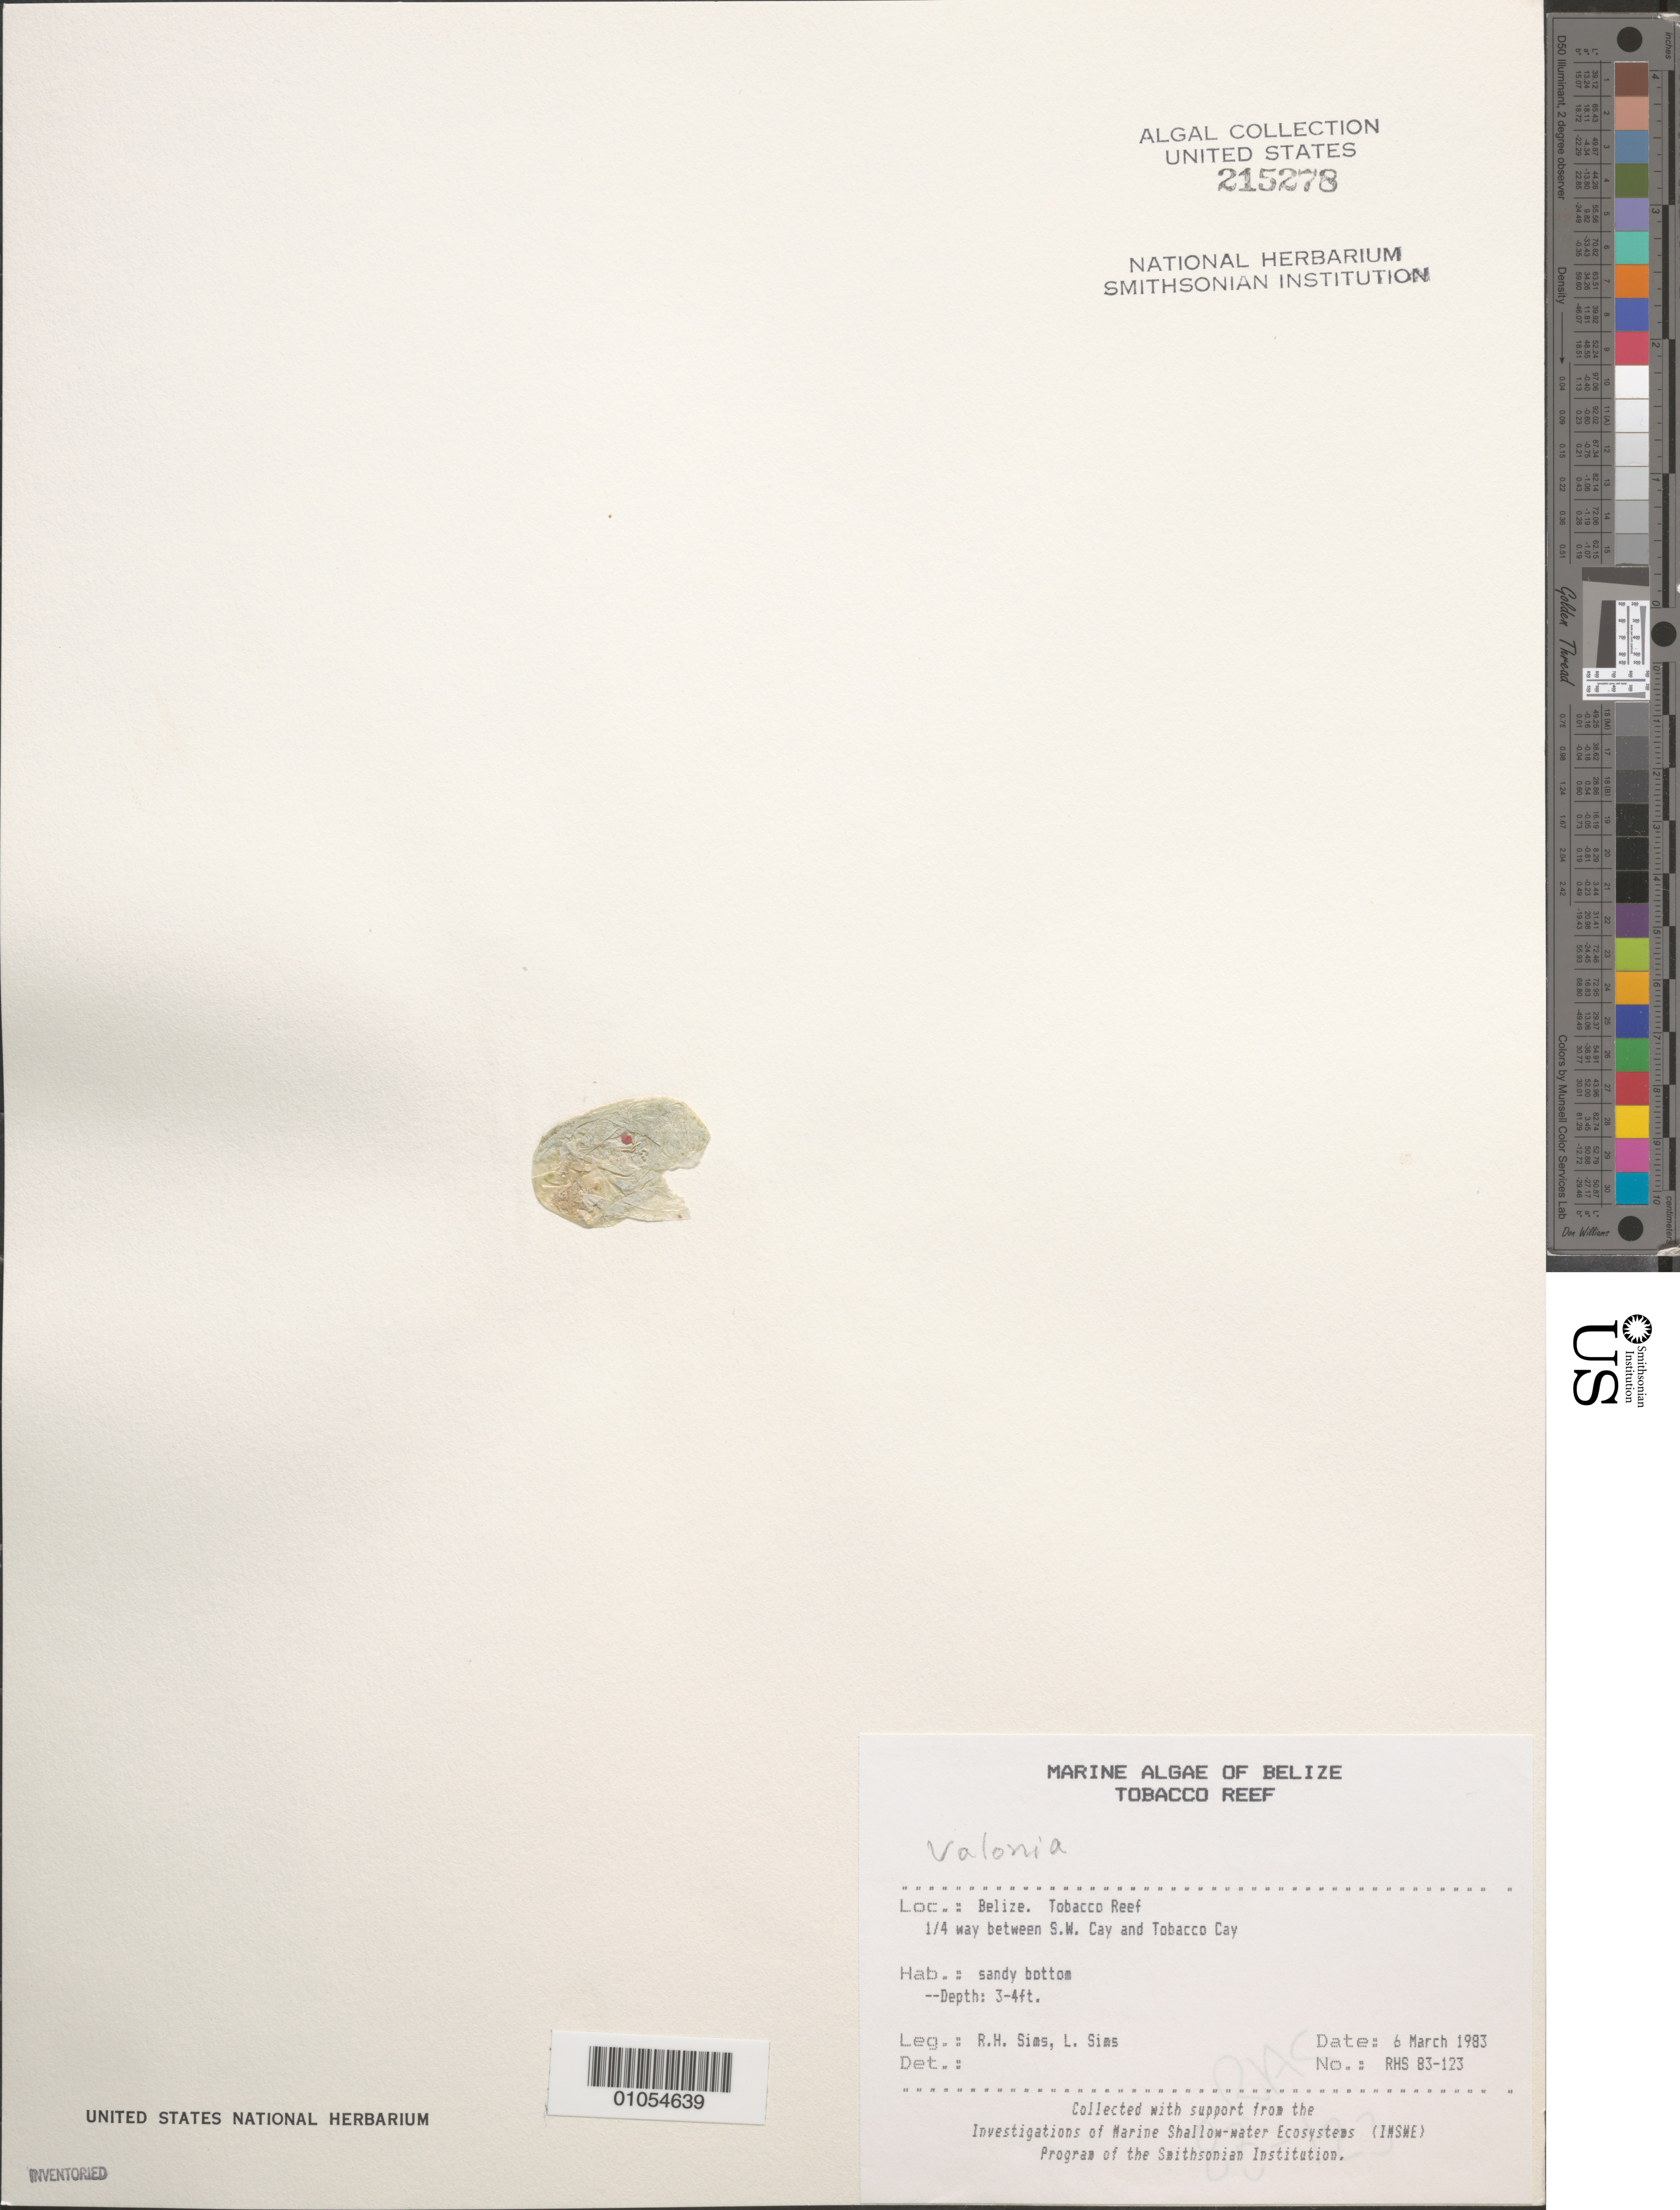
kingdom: Plantae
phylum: Chlorophyta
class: Ulvophyceae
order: Siphonocladales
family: Valoniaceae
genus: Valonia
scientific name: Valonia sp.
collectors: R. H. Sims & L. L. Sims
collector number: RHS 83-123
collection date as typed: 06 Mar 1983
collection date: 1983-03-06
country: Belize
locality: Tobacco Reef, 1/4 way between Southwest Cay and Tobacco Cay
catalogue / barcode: US 215278